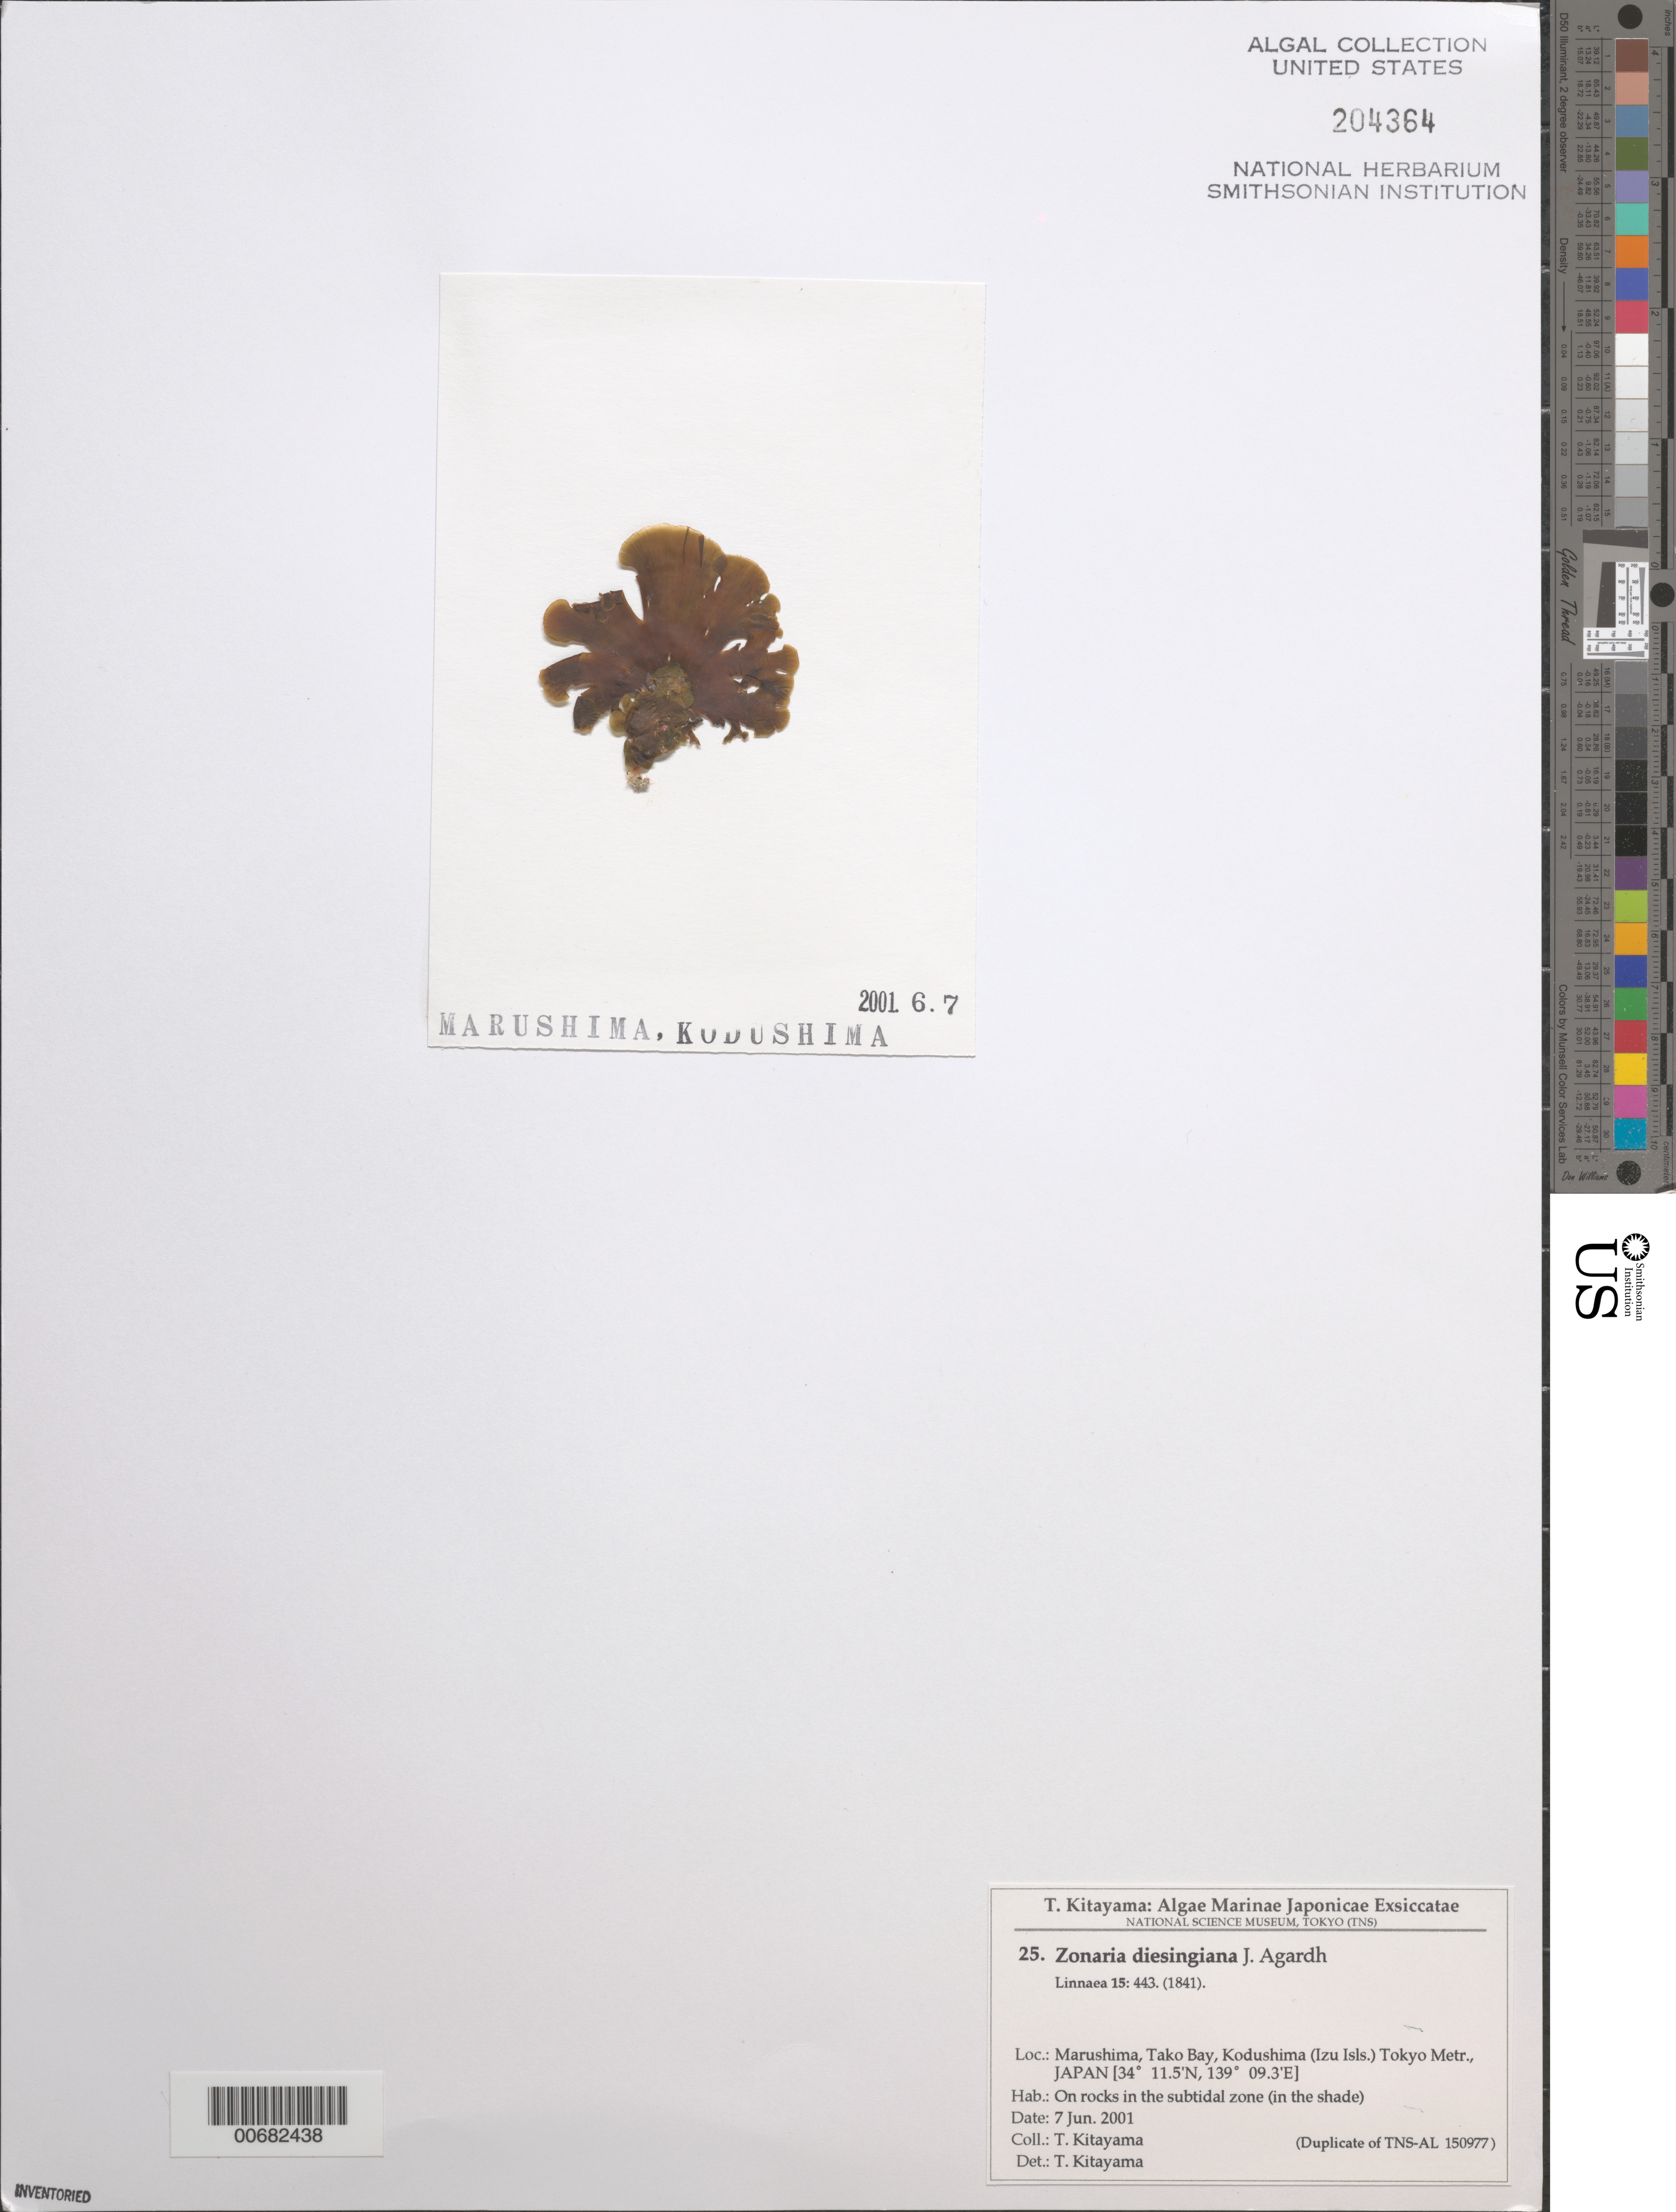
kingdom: Chromista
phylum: Ochrophyta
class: Phaeophyceae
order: Dictyotales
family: Dictyotaceae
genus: Zonaria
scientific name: Zonaria diesingiana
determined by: Kitayama, T.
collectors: T. Kitayama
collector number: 25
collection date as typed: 07 Jun 2001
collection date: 2001-06-07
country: Japan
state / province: Tokyo, Federal City of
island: Kodushima (Kodujima)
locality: Marushima, Tako Bay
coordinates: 34 11.5' N, 139 09.3' E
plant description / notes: Kitayama, T., Algae Marinae Japonicae Exsiccatae, Fasc. I (Nos. 1-25)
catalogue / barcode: US 204364